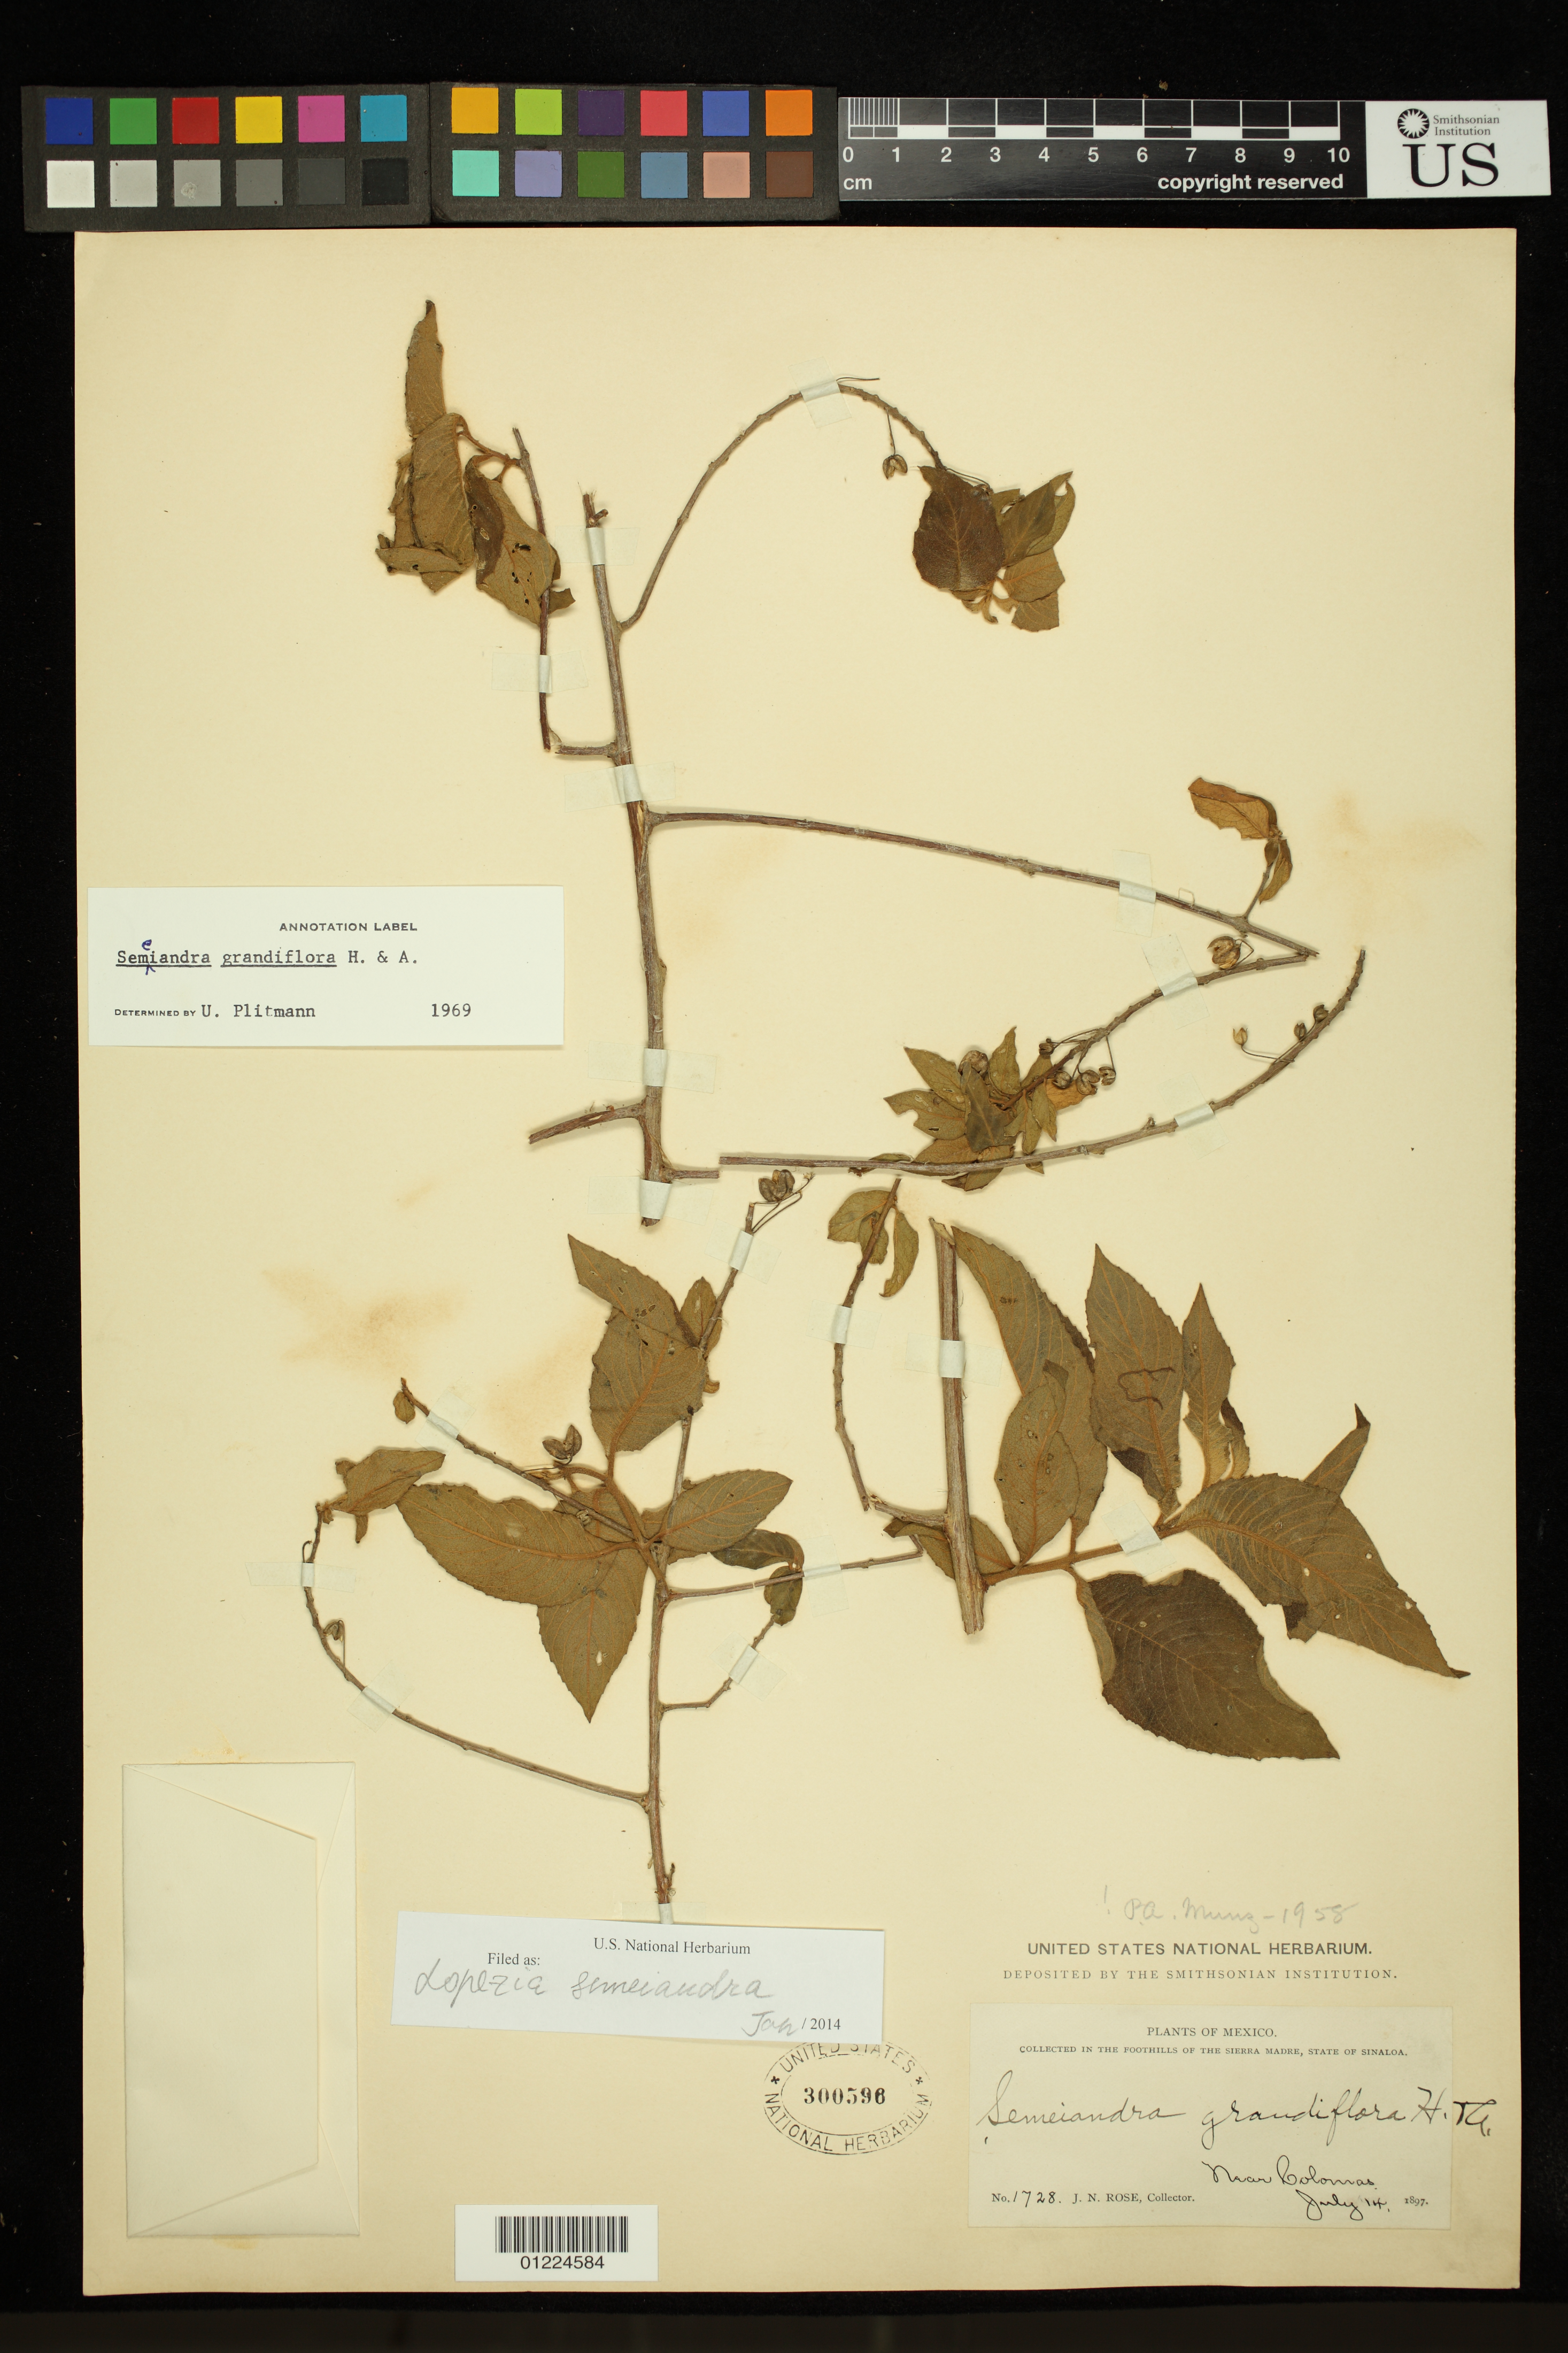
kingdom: Plantae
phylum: Tracheophyta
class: Magnoliopsida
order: Myrtales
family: Onagraceae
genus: Lopezia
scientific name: Lopezia semeiandra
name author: Plitmann et al.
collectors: J. N. Rose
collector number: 1728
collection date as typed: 14 Jul 1897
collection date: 1897-07-14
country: Mexico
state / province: Sinaloa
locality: Sierra Madre, near Colomas.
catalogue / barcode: US 300596